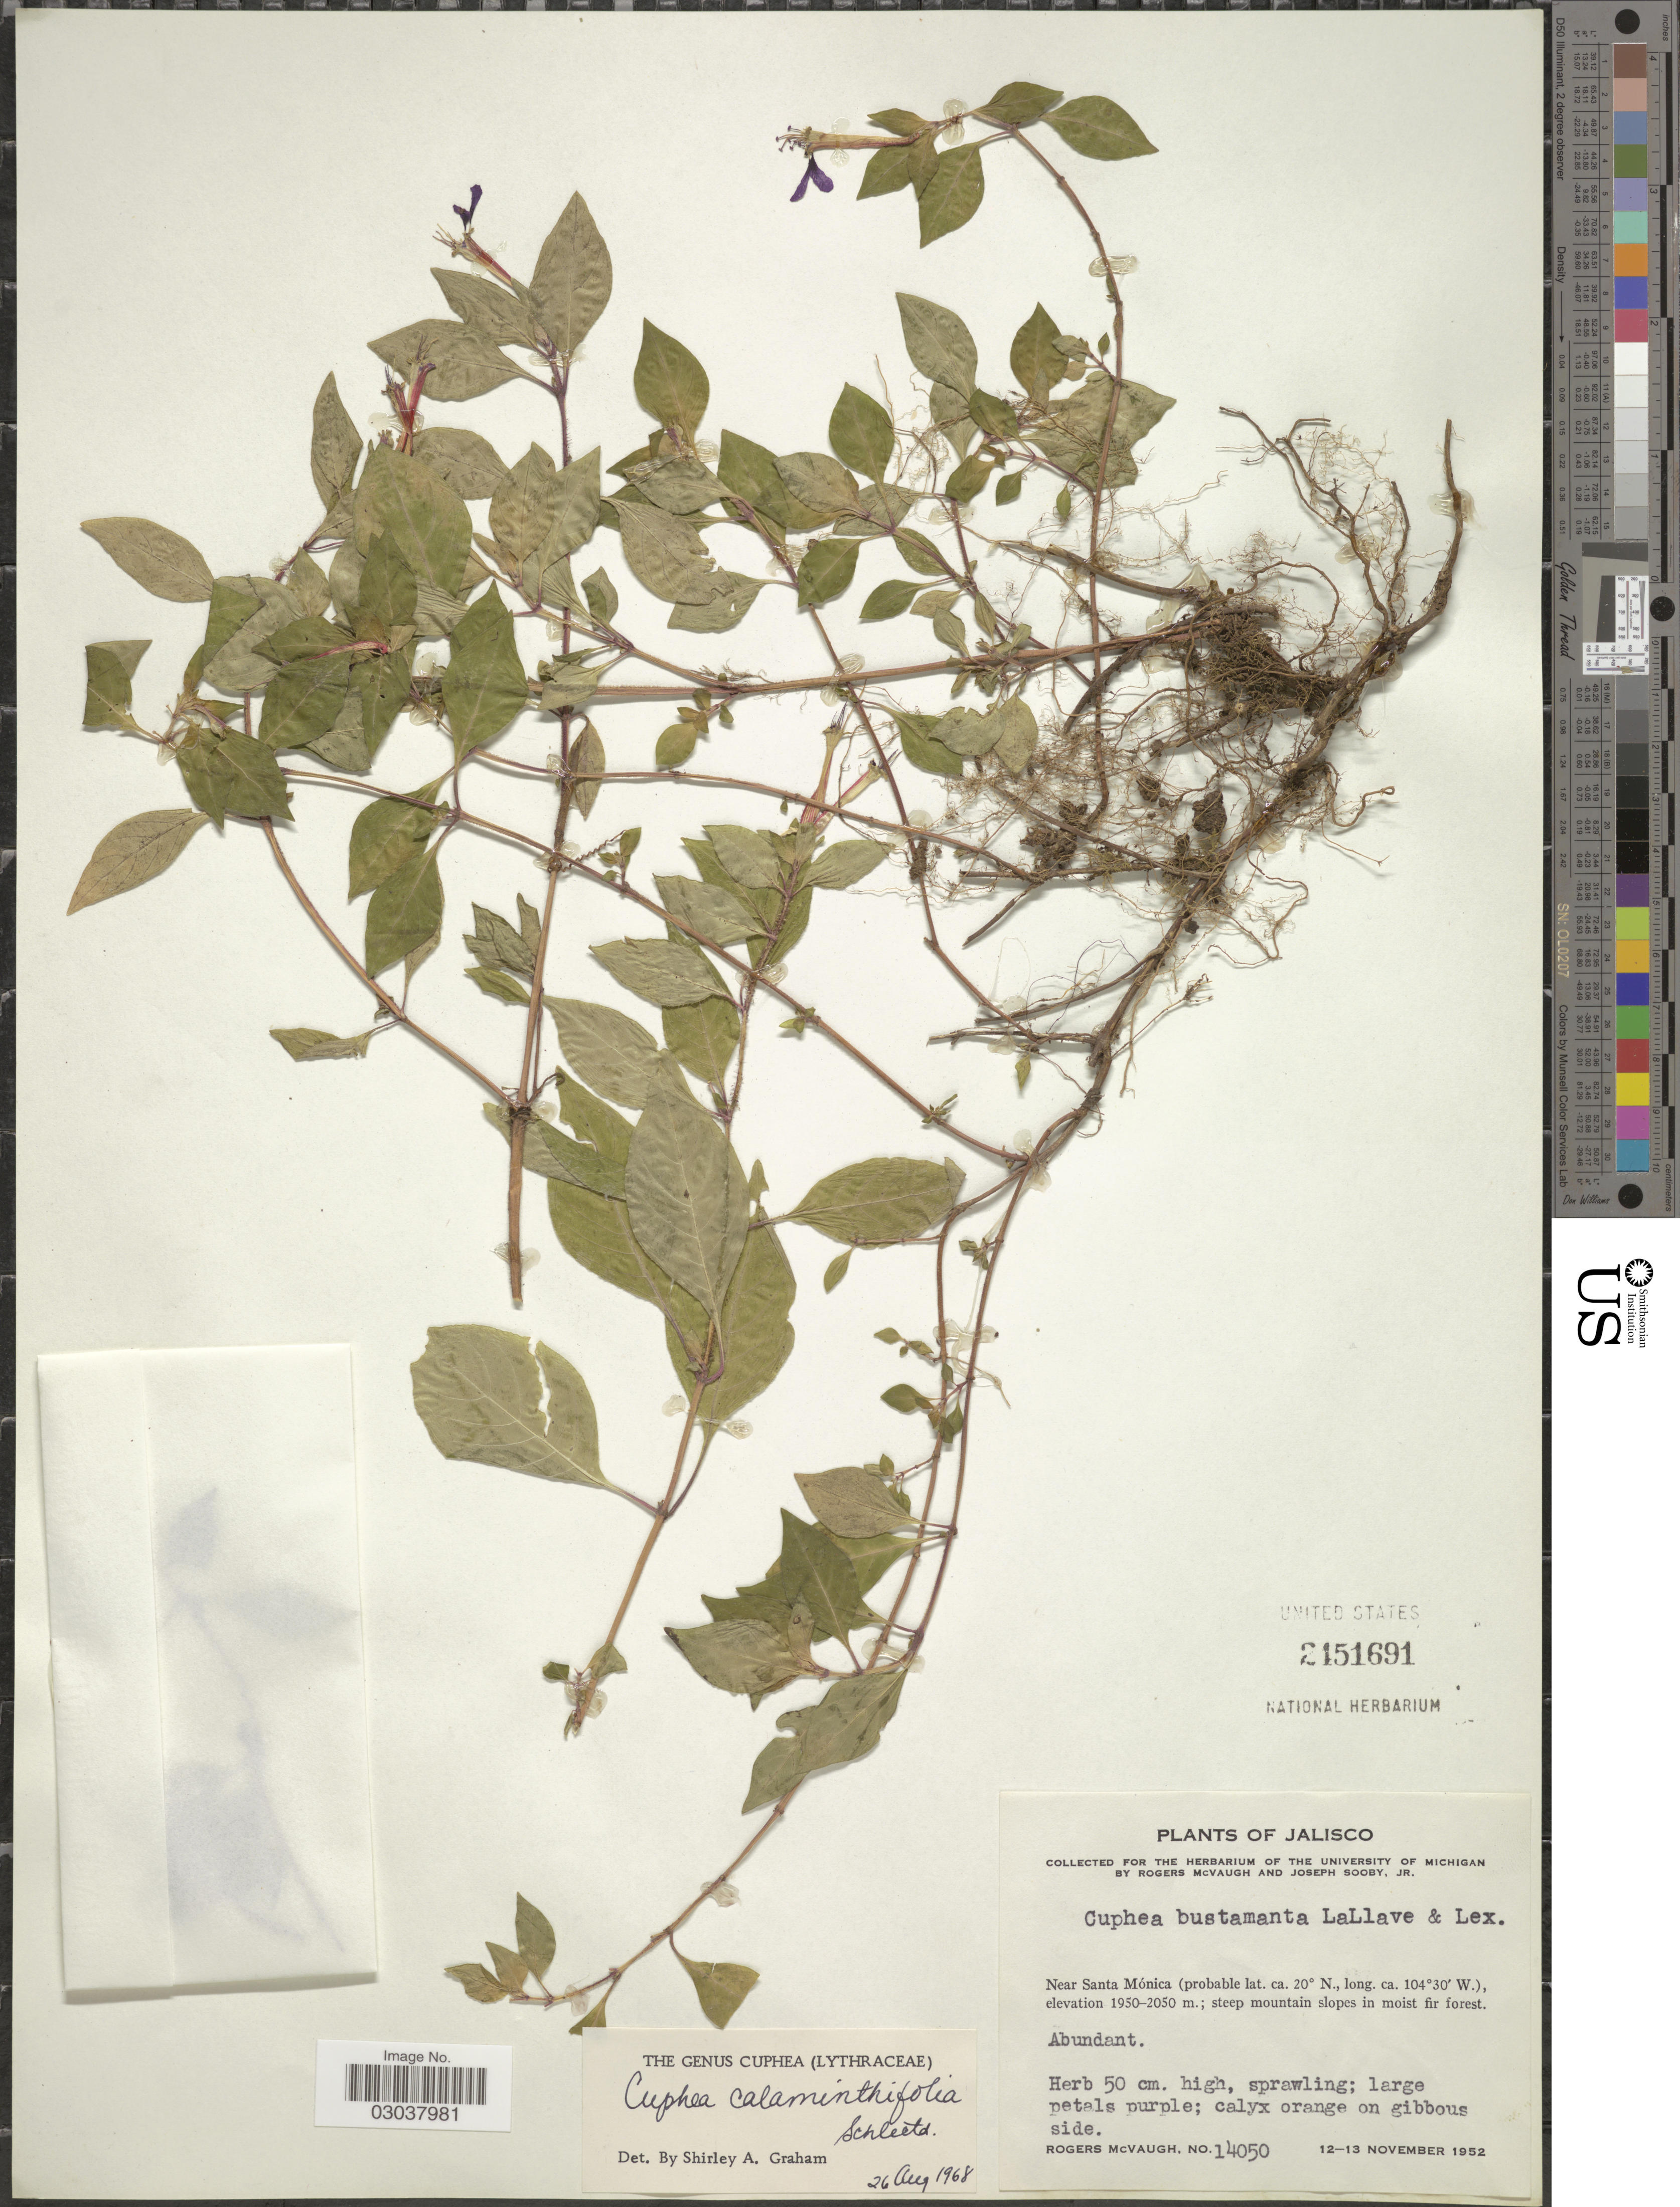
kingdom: Plantae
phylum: Tracheophyta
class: Magnoliopsida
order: Myrtales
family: Lythraceae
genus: Cuphea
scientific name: Cuphea calaminthifolia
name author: Schltdl.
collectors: R. McVaugh & J. Sooby Jr.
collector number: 14050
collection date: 1952-11-12/1952-11-13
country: Mexico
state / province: Jalisco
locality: Near Santa Mónica.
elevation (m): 1950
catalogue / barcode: US 2151691